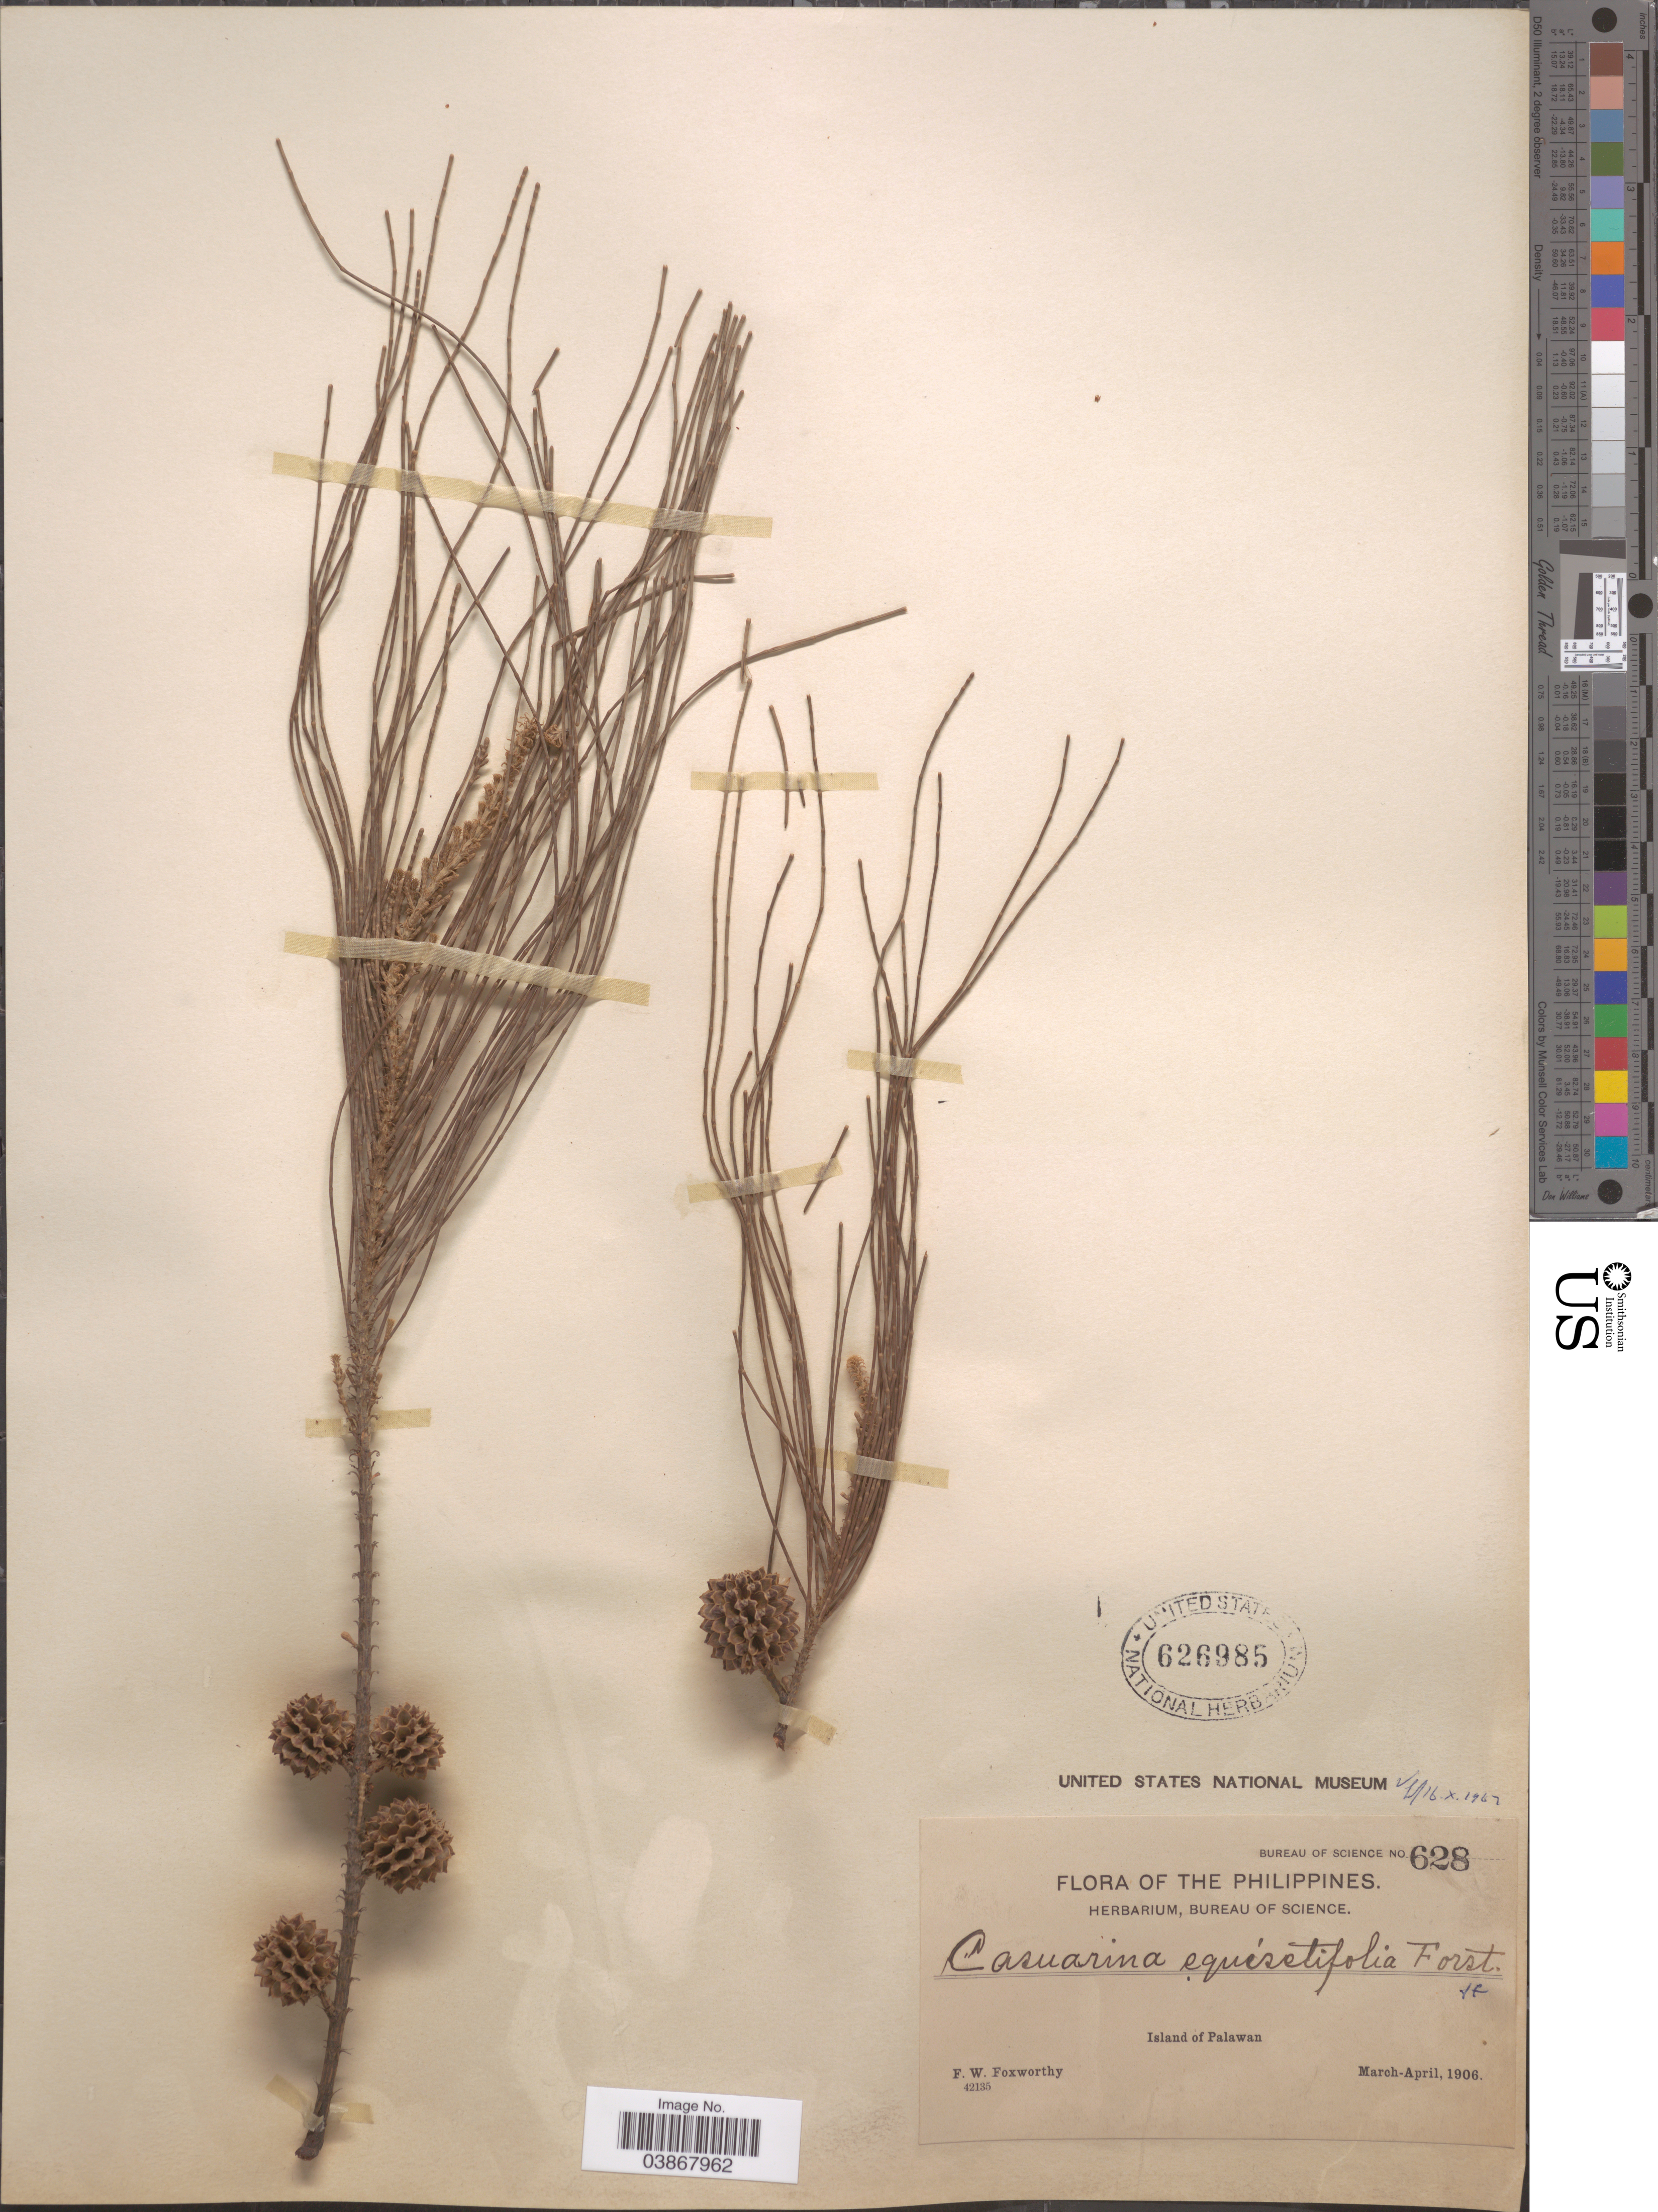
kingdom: Plantae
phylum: Tracheophyta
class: Magnoliopsida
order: Fagales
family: Casuarinaceae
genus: Casuarina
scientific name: Casuarina equisetifolia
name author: L.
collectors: F. W. Foxworthy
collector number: Bureau of Science 628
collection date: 1906-03/1906-04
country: Philippines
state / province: Mimaropa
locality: Island of Palawan.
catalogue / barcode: US 626985